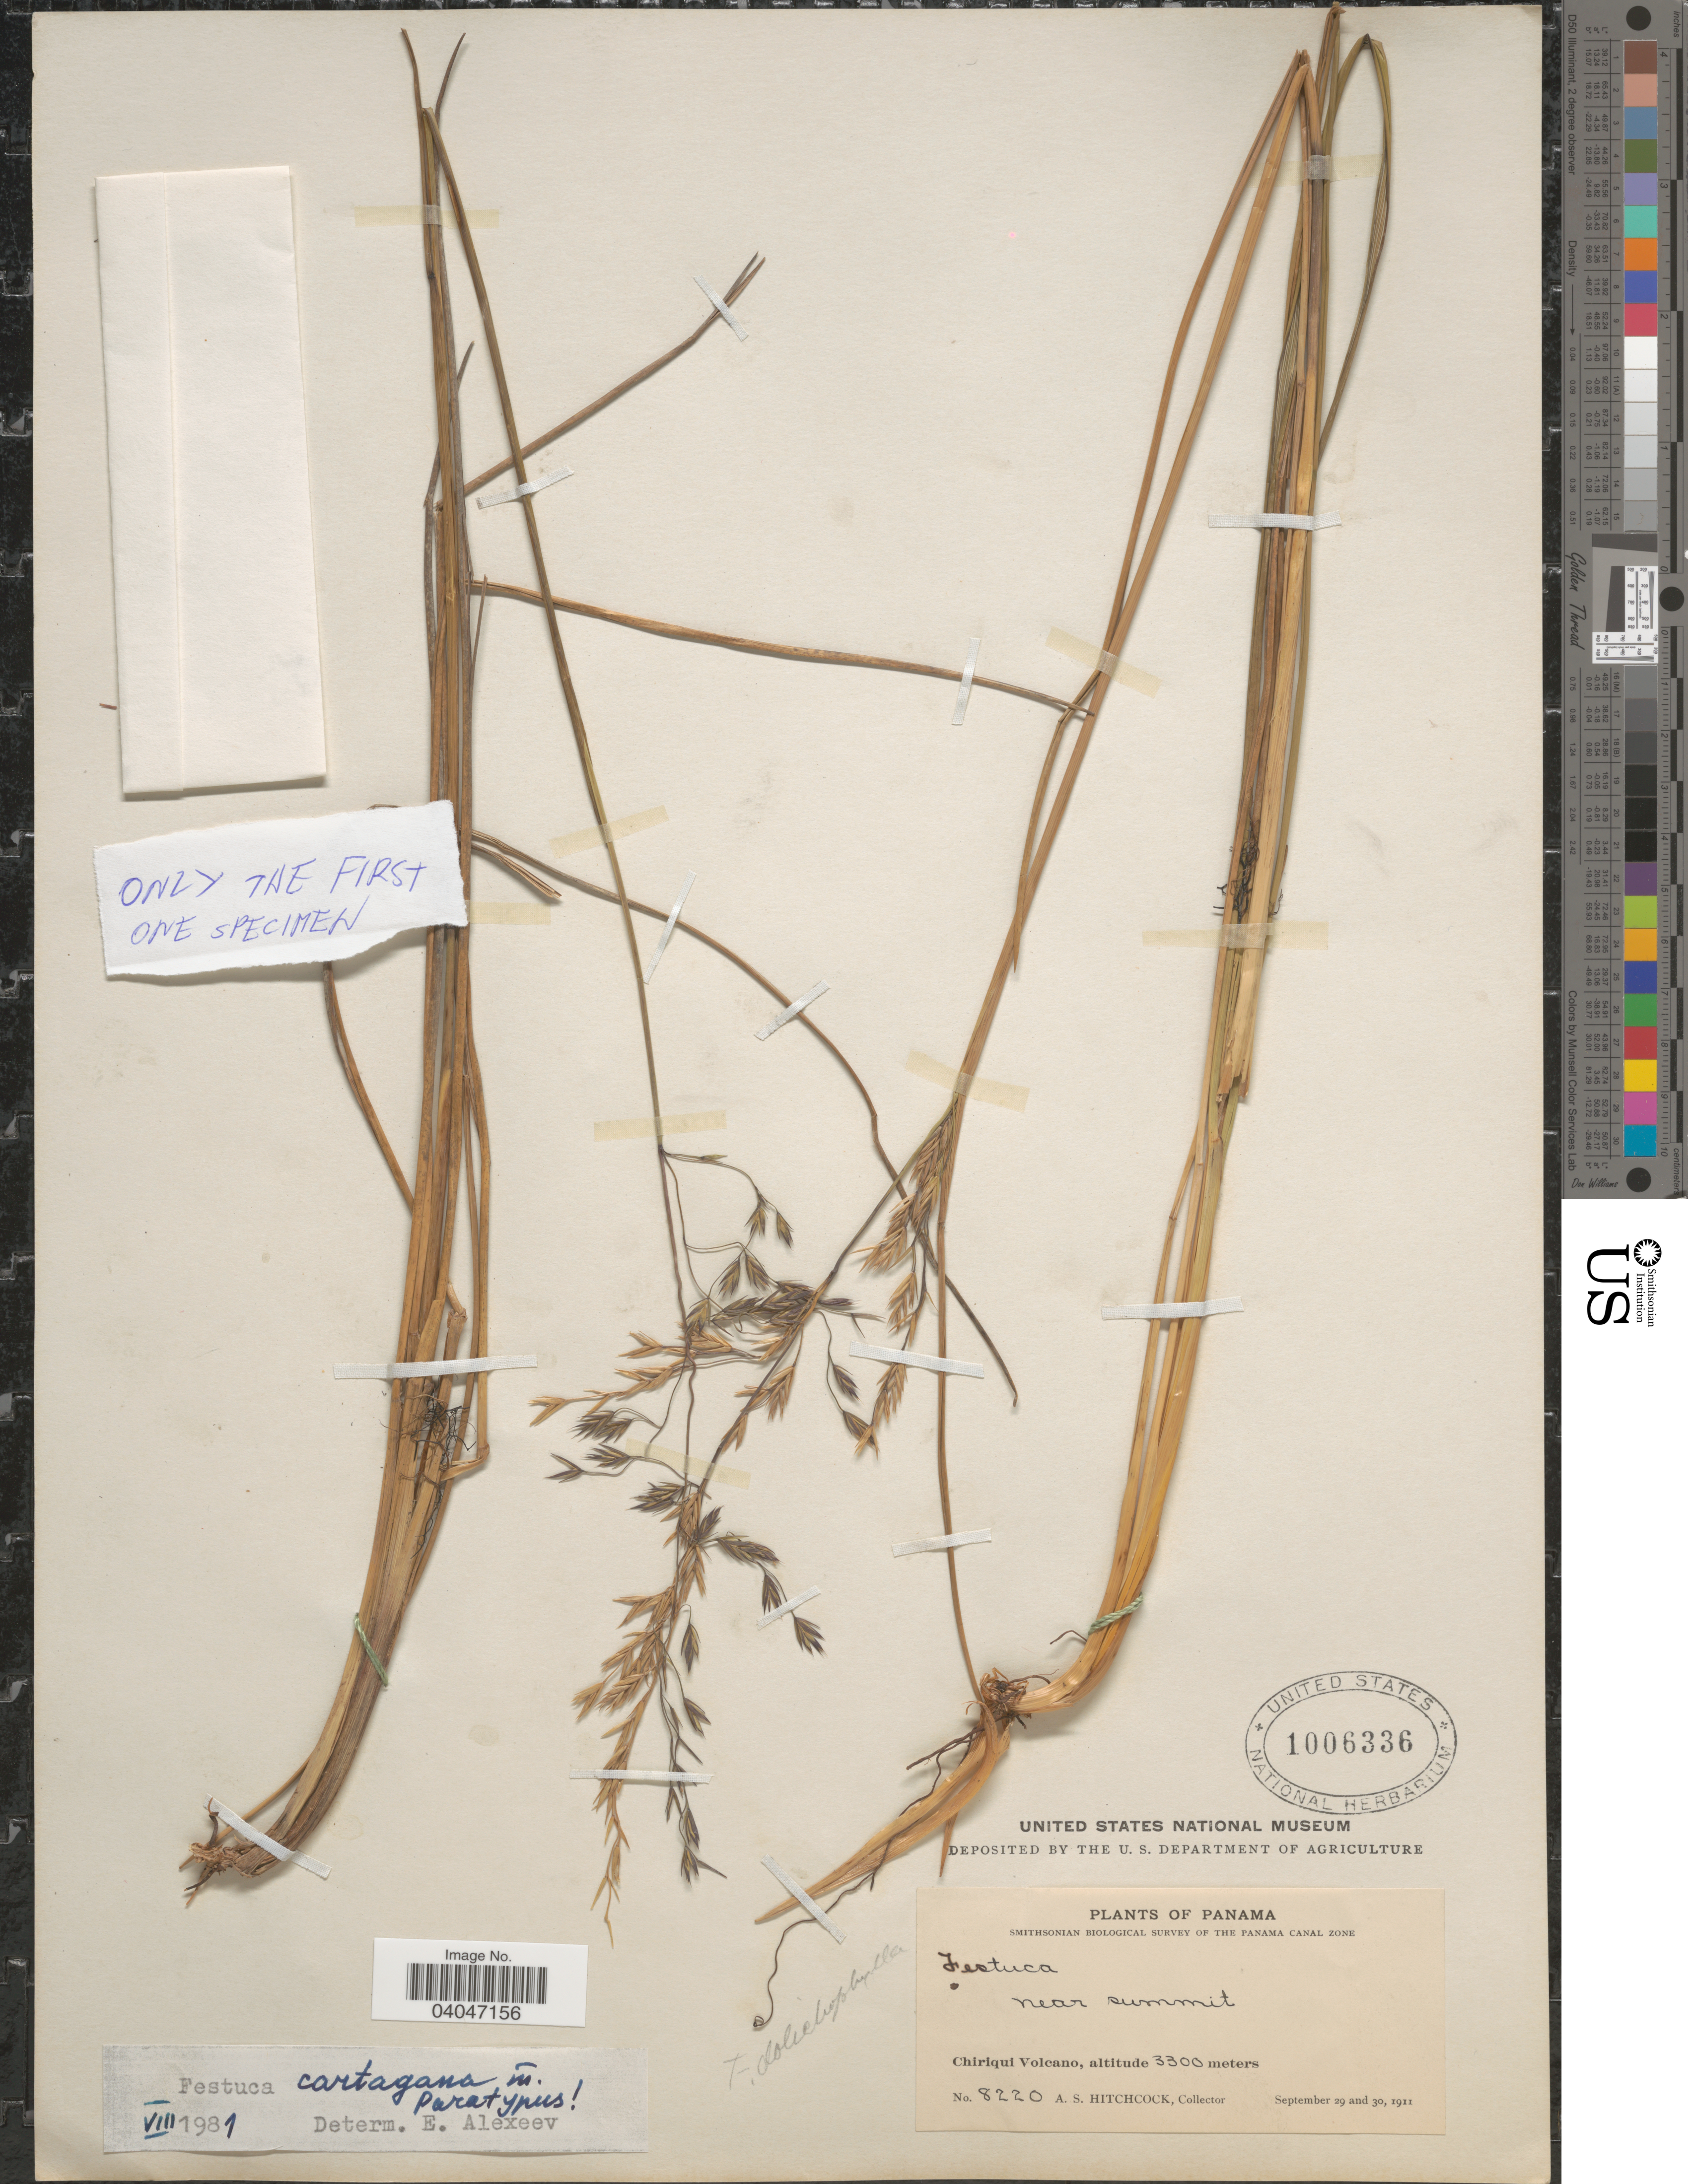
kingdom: Plantae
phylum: Tracheophyta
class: Liliopsida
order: Poales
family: Poaceae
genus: Festuca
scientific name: Festuca cartagana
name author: E.B. Alexeev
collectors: A. S. Hitchcock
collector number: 8220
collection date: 1911-09-29/1911-09-30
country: Panama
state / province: Chiriqui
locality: Near summit. Chiriqui Volcano.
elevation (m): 3300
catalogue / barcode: US 1006336